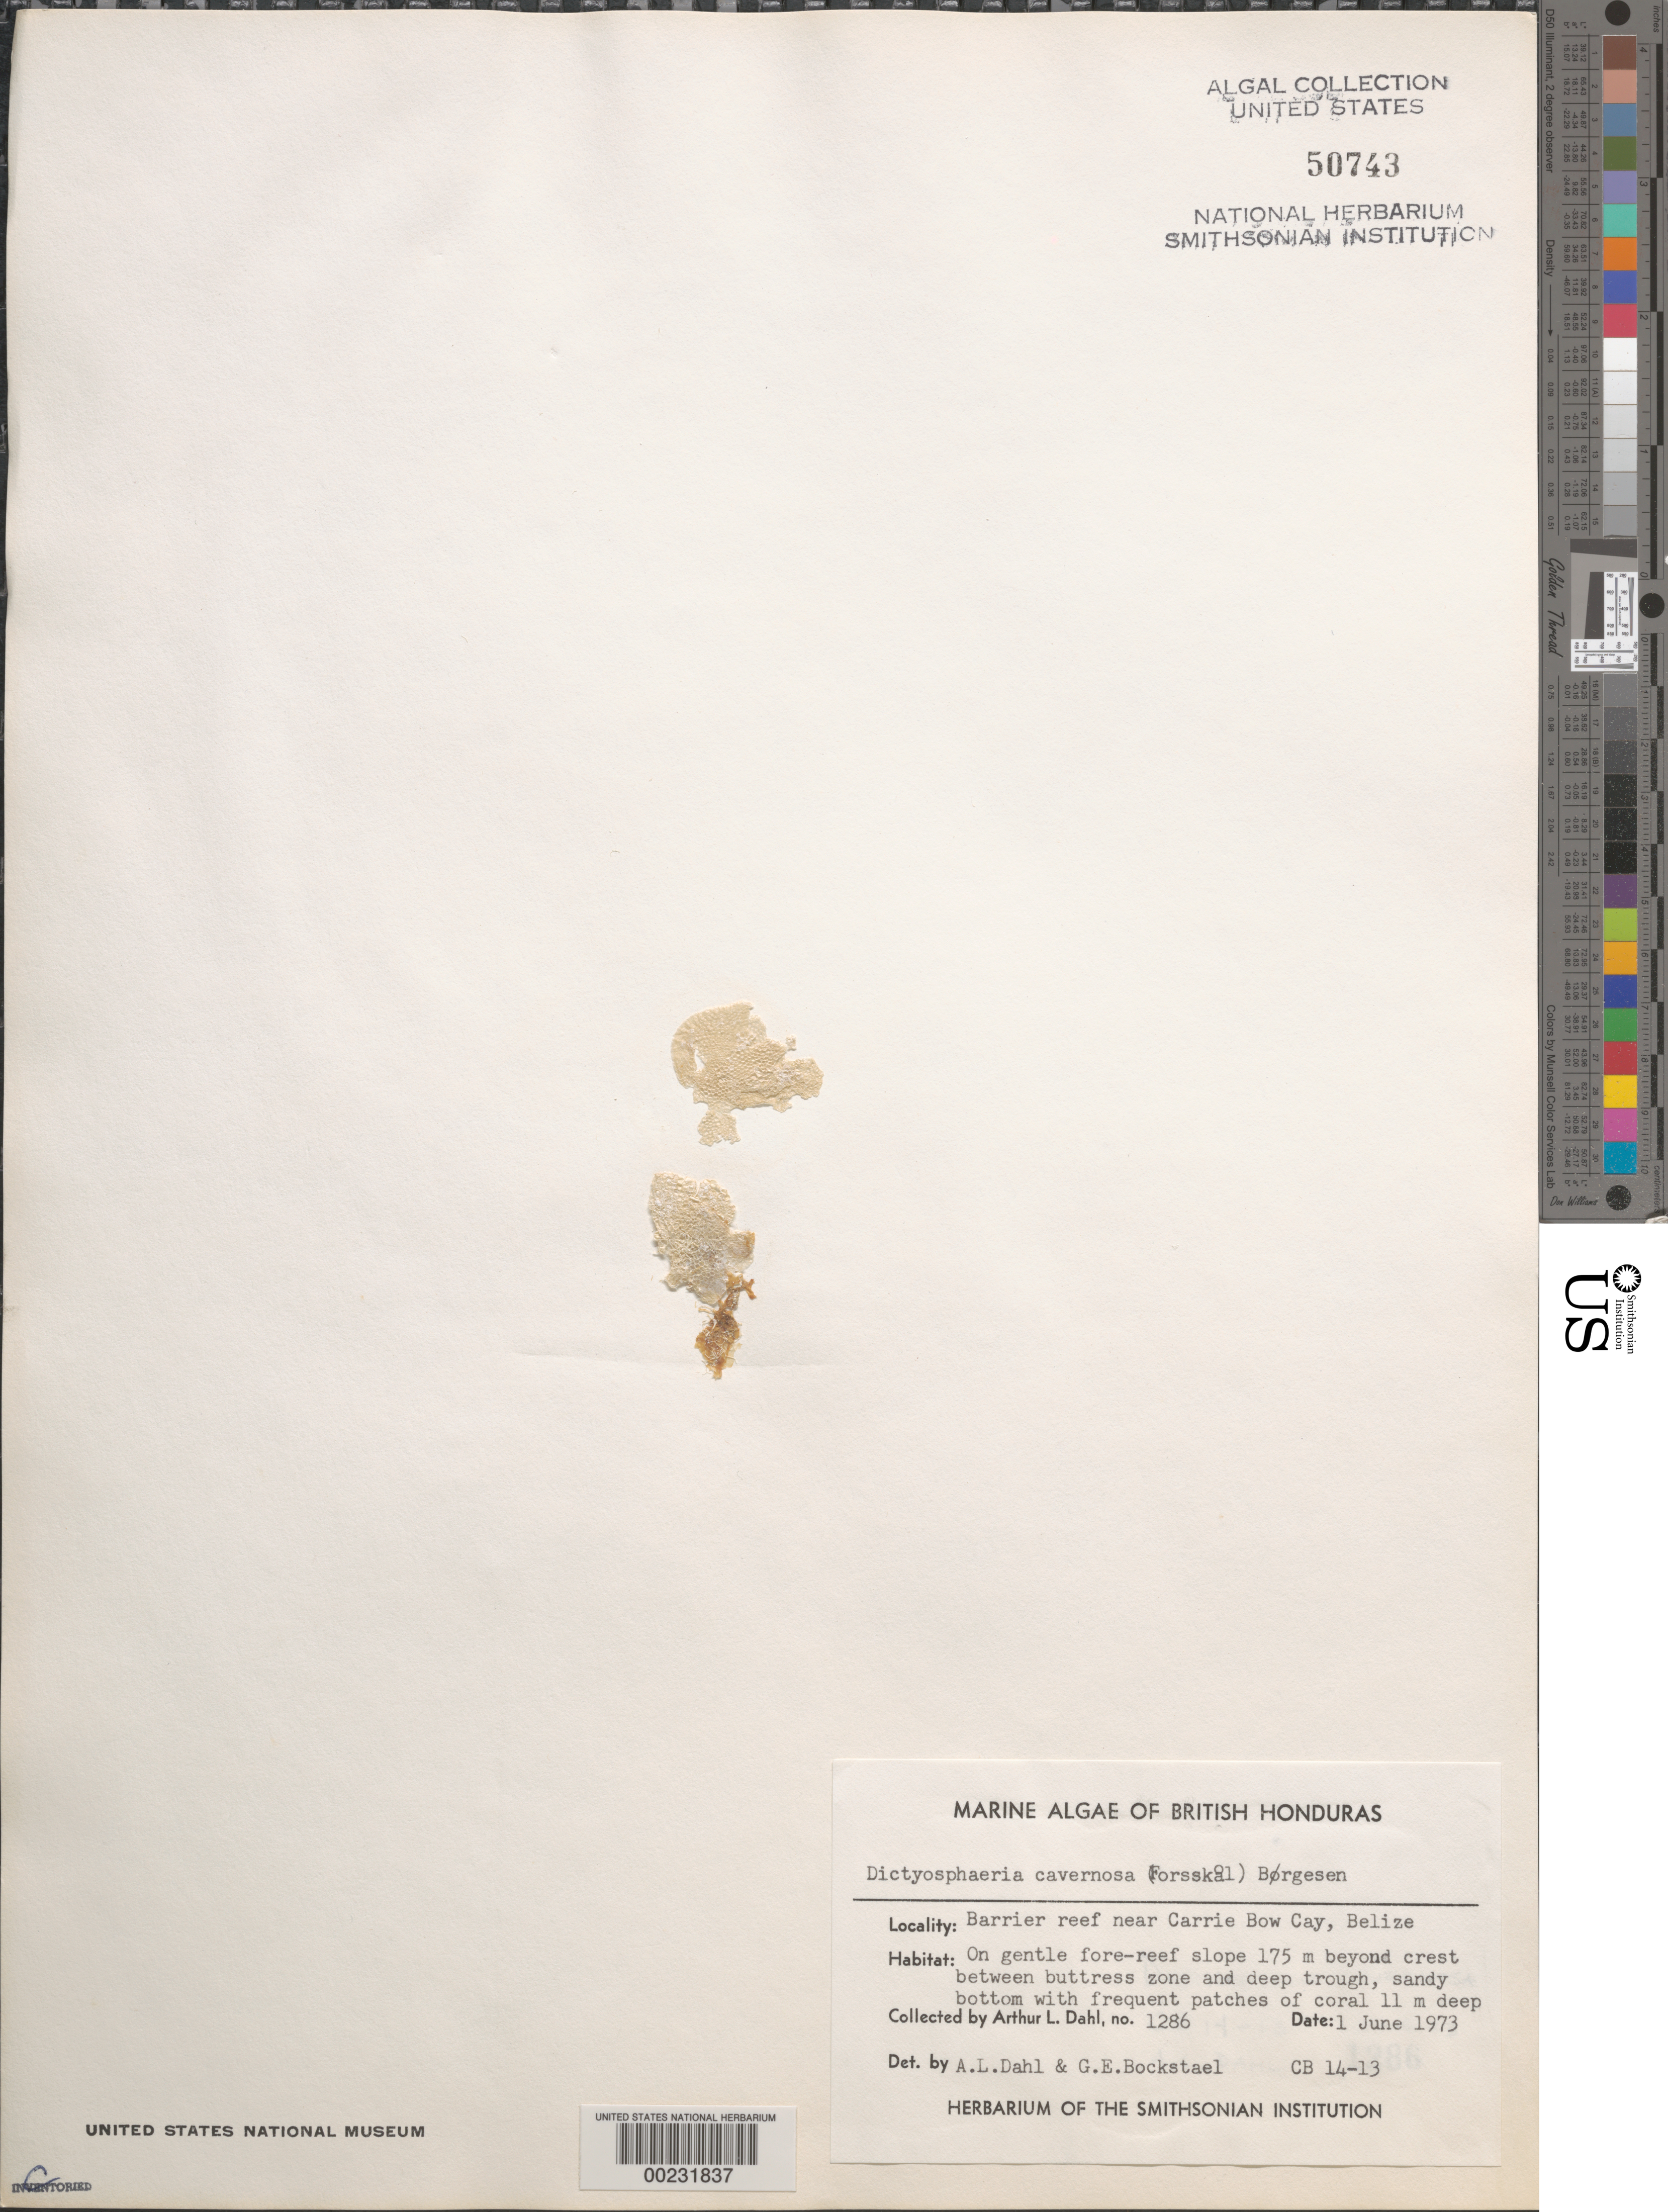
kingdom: Plantae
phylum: Chlorophyta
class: Ulvophyceae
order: Siphonocladales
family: Siphonocladaceae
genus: Dictyosphaeria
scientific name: Dictyosphaeria cavernosa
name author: (Forssk.) Børgesen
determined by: Dahl, A. O.; Bockstael, G. E.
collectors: A. Dahl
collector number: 1286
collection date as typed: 01 Jun 1973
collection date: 1973-06-01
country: Belize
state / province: Stann Creek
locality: Near Carrie Bow Cay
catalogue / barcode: US 50743